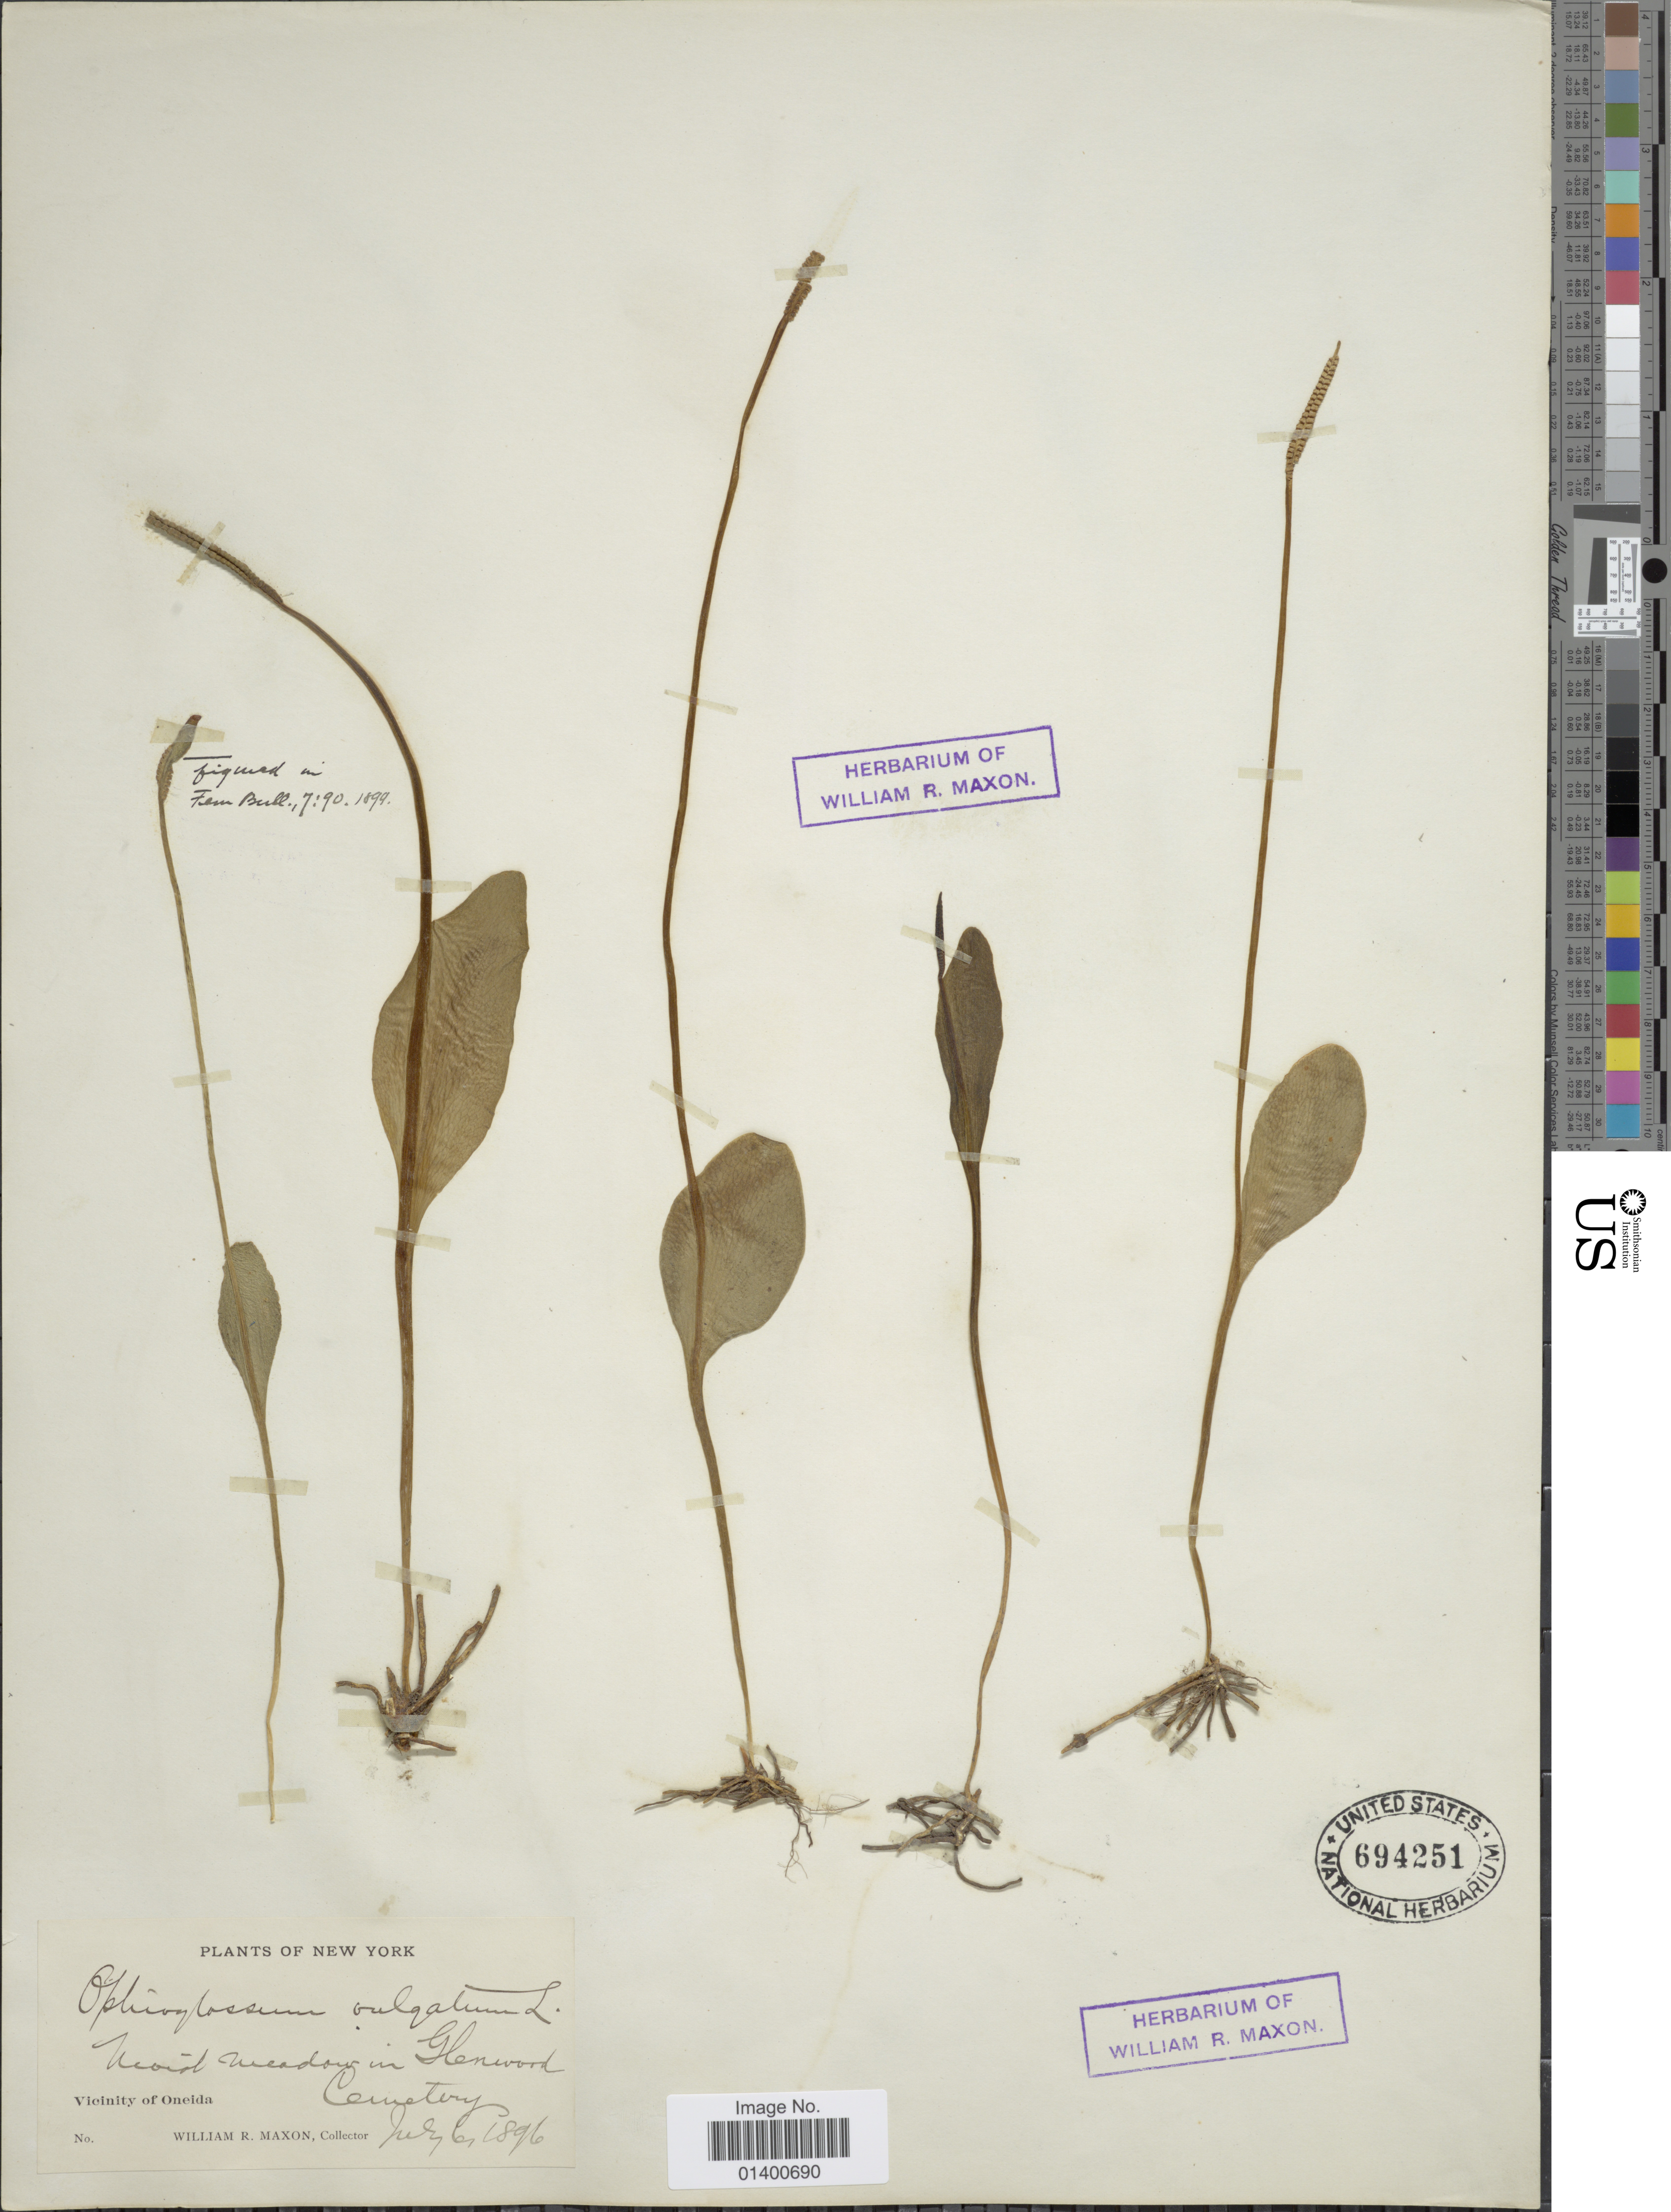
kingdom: Plantae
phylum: Tracheophyta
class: Polypodiopsida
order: Ophioglossales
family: Ophioglossaceae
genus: Ophioglossum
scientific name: Ophioglossum vulgatum var. pseudopodum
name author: (S.F. Blake) Farw.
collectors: W. R. Maxon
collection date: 1896-07-06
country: United States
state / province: New York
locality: Moist meadow in Glenwood Cemetery, Vicinity of Oneida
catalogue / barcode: US 694251